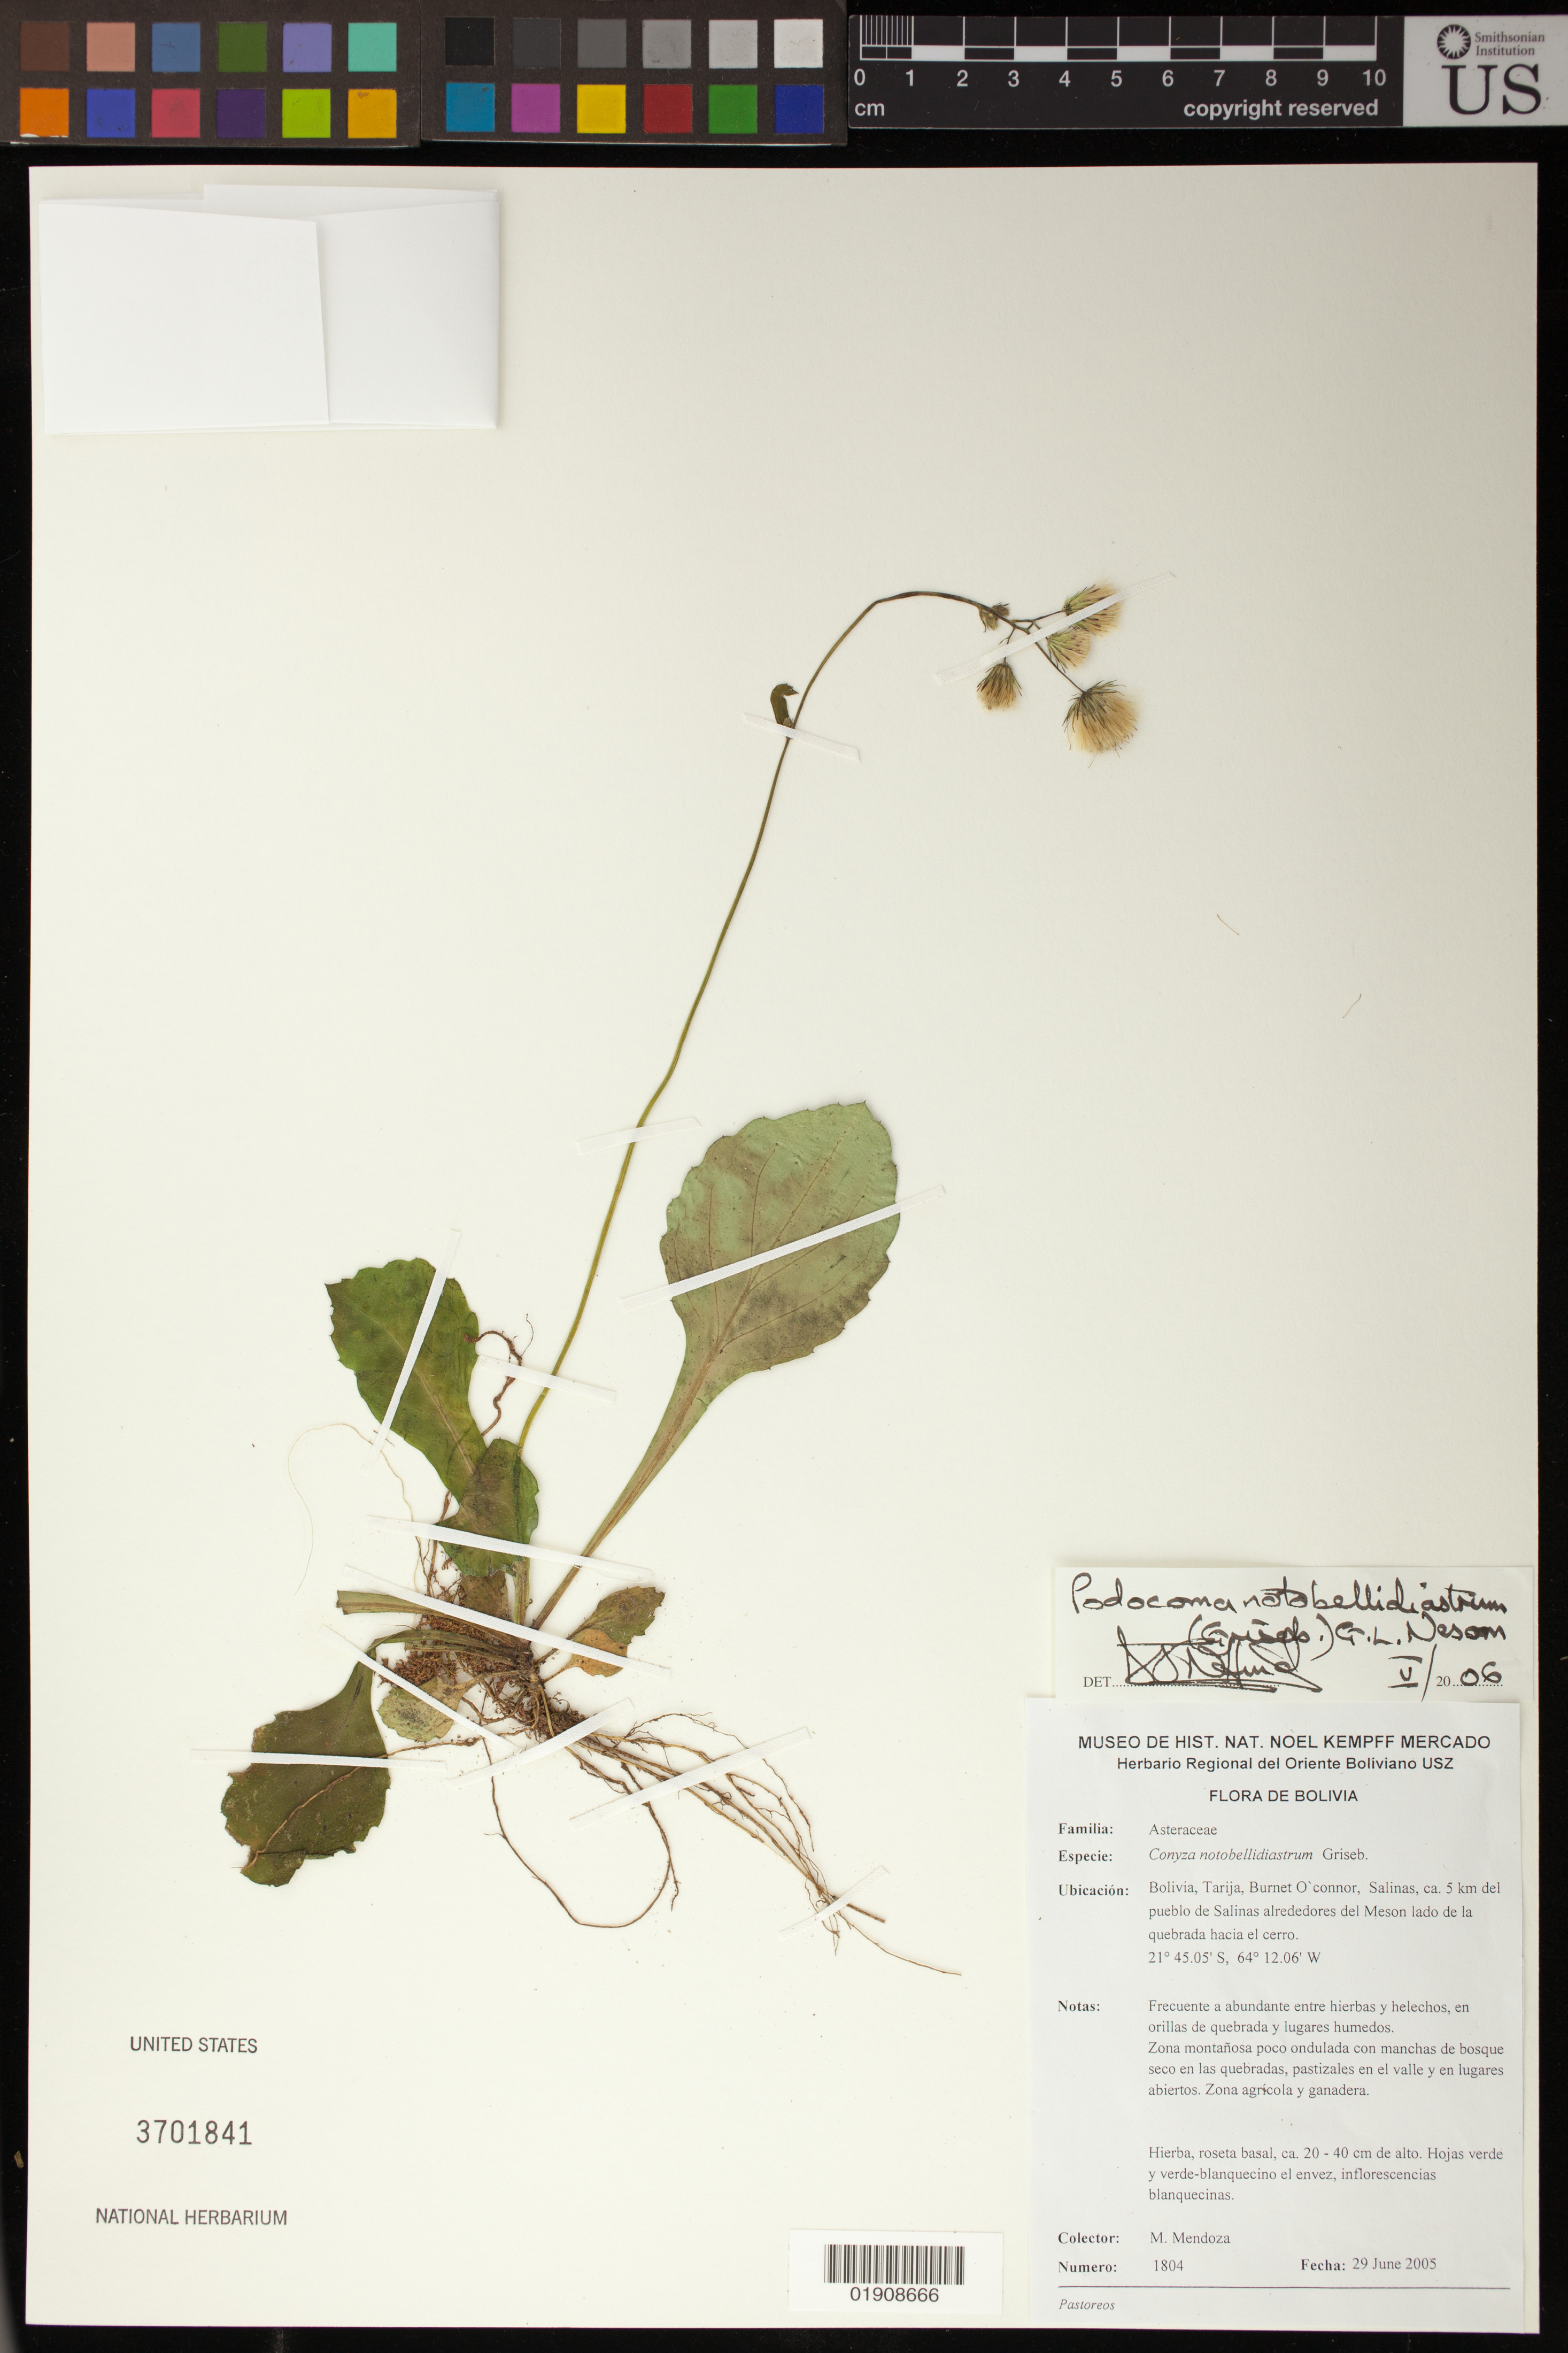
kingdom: Plantae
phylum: Tracheophyta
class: Magnoliopsida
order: Asterales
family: Asteraceae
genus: Podocoma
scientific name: Podocoma notobellidiastrum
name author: (Griseb.) G.L. Nesom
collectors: M. Mendoza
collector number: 1804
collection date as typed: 29 June 2005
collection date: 2005-06-29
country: Bolivia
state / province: Tarija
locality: Burnet O'Connor, Salinas, ca. 5 km del pueblo de Lainas alrededores del Meson lado de la quebrada hacia el cerro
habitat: Frecuente a abundante entre hierbas y helechos, in orillas de quebrada y lugares humedos. Zona montanosa poco ondulada con manchas de bosque seco en las quebradas, pastizales en el valle y en lugares abiertos. Zona agricola y ganadera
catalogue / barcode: US 3701841